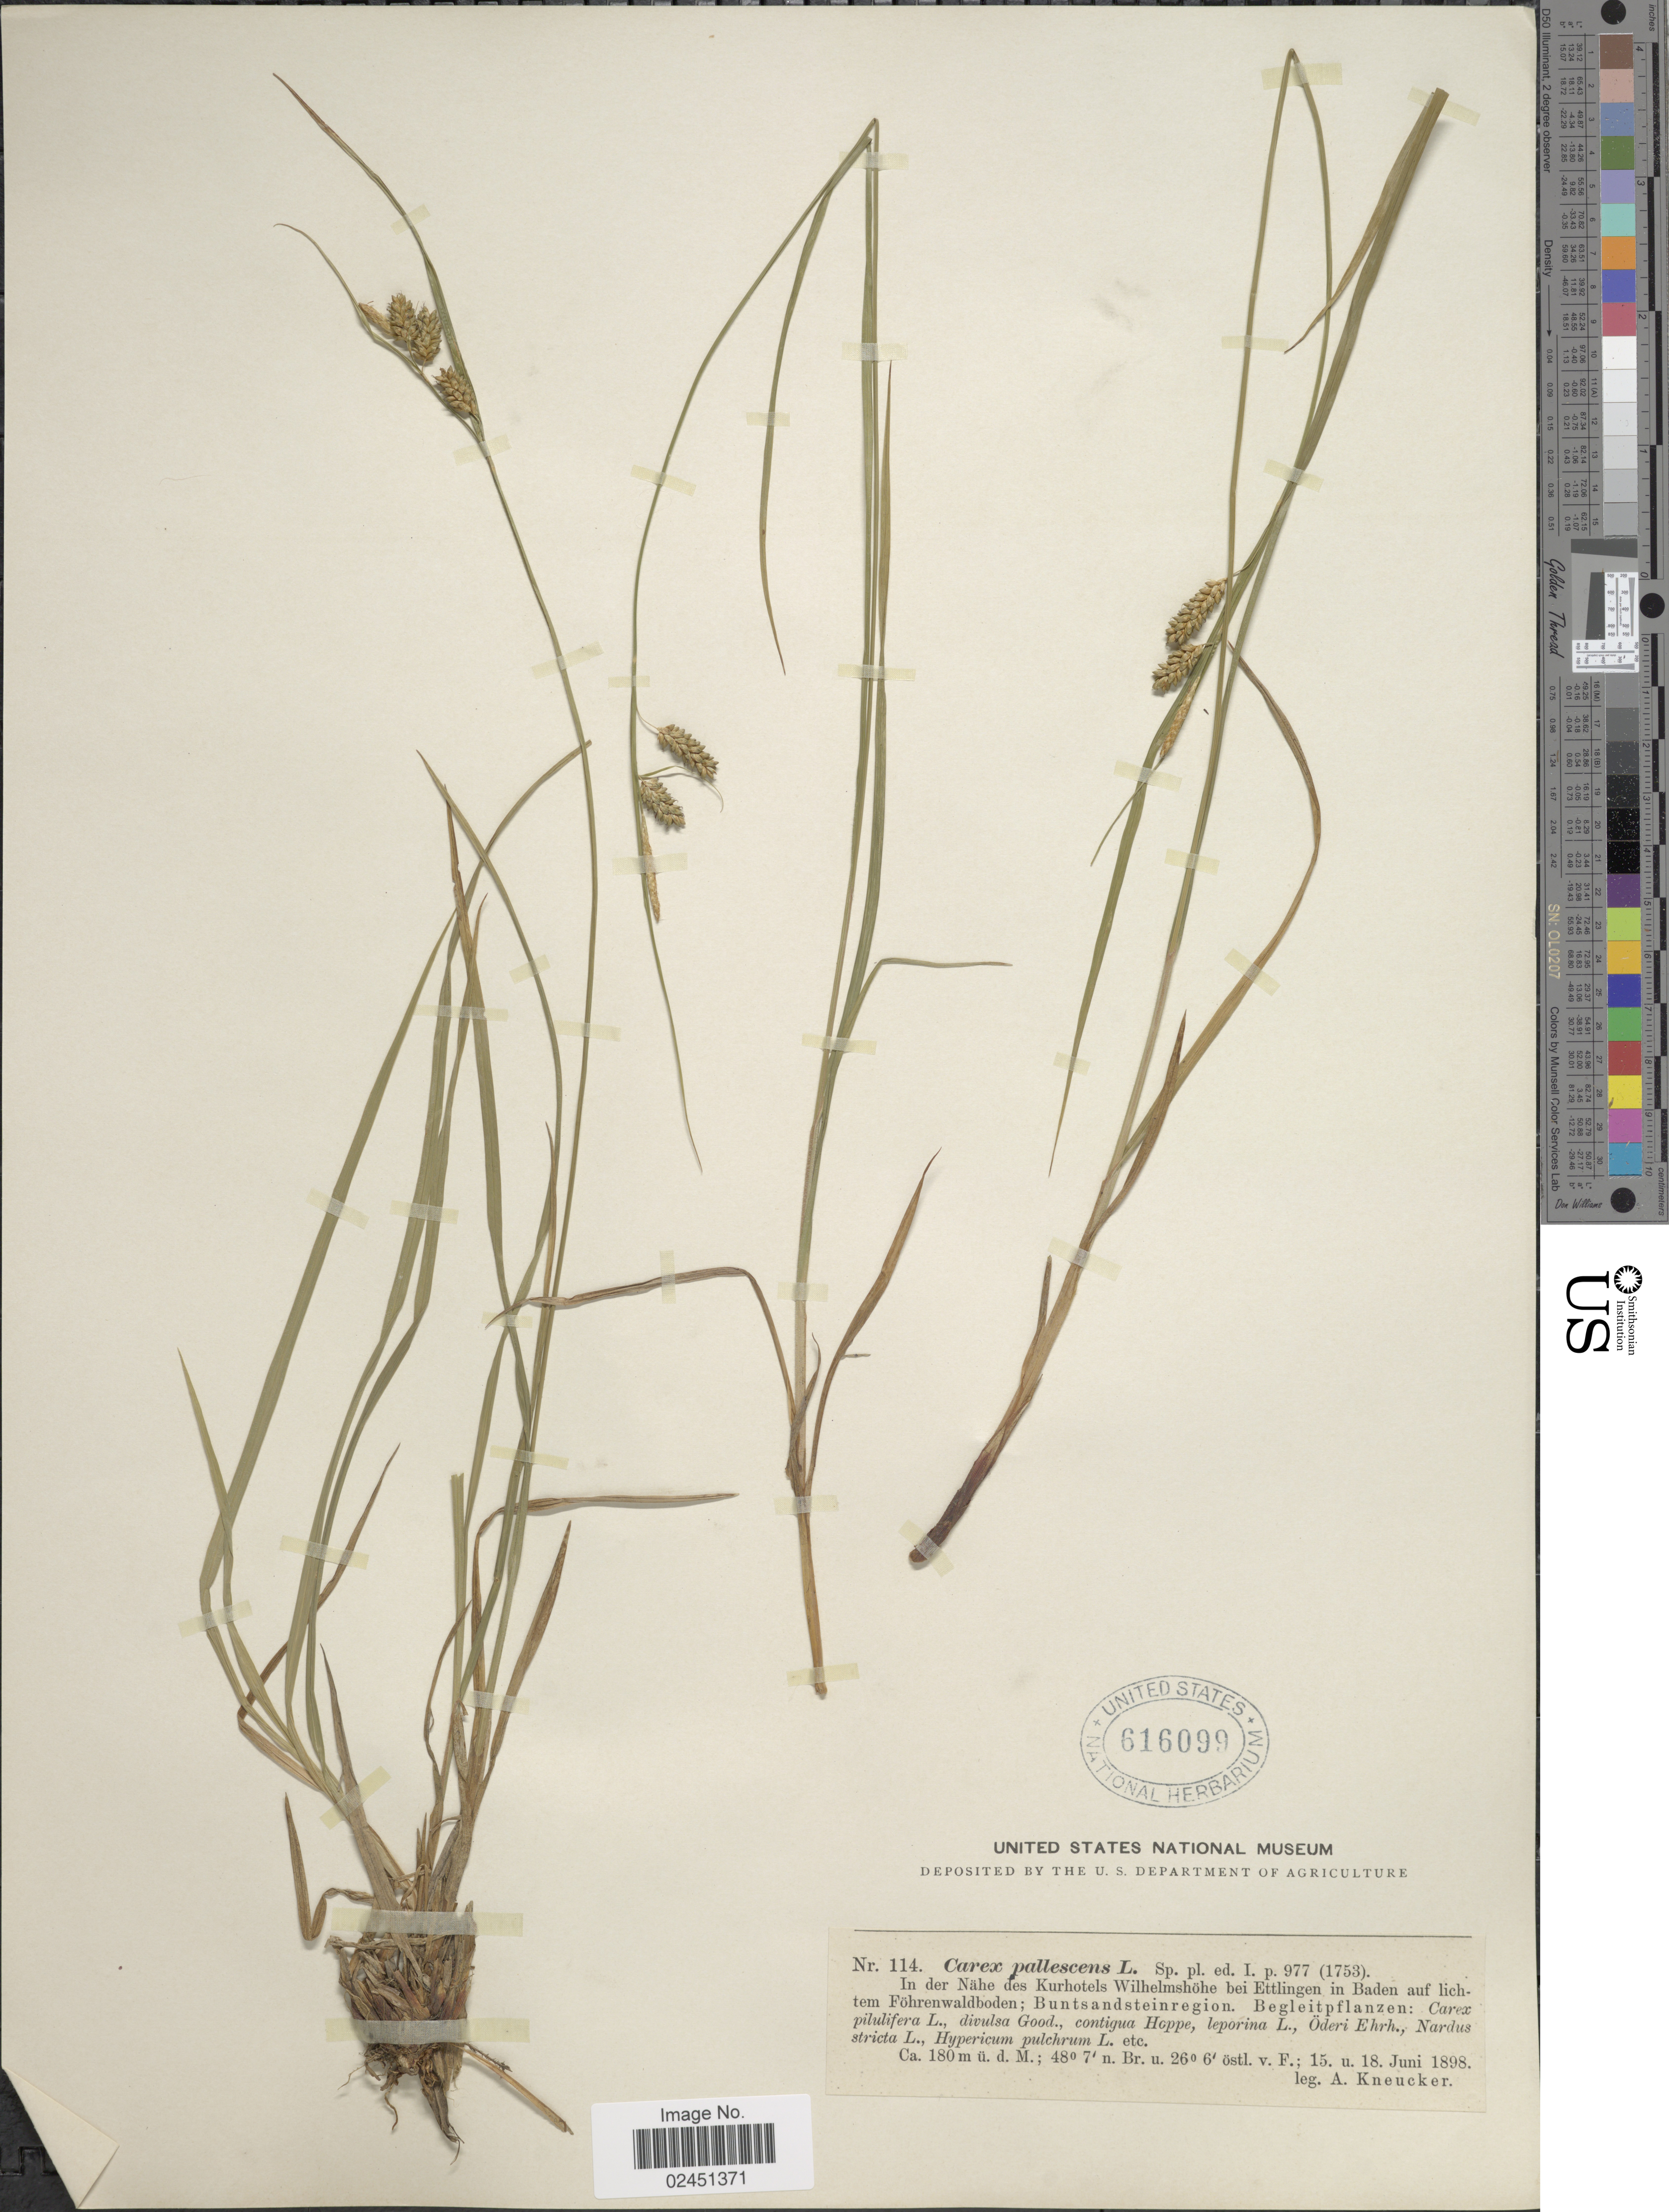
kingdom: Plantae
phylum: Tracheophyta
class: Liliopsida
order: Poales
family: Cyperaceae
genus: Carex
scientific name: Carex pallescens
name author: L.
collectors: A. Kneucker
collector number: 114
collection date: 1898-06-15/1898-06-18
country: Germany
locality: In der Nahe des Kurhotels Wilhemshohe bei Ettlingen in Baden auf lichtem Fohrenwalboden; Buntsandsteinregion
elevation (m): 180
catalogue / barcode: US 616099